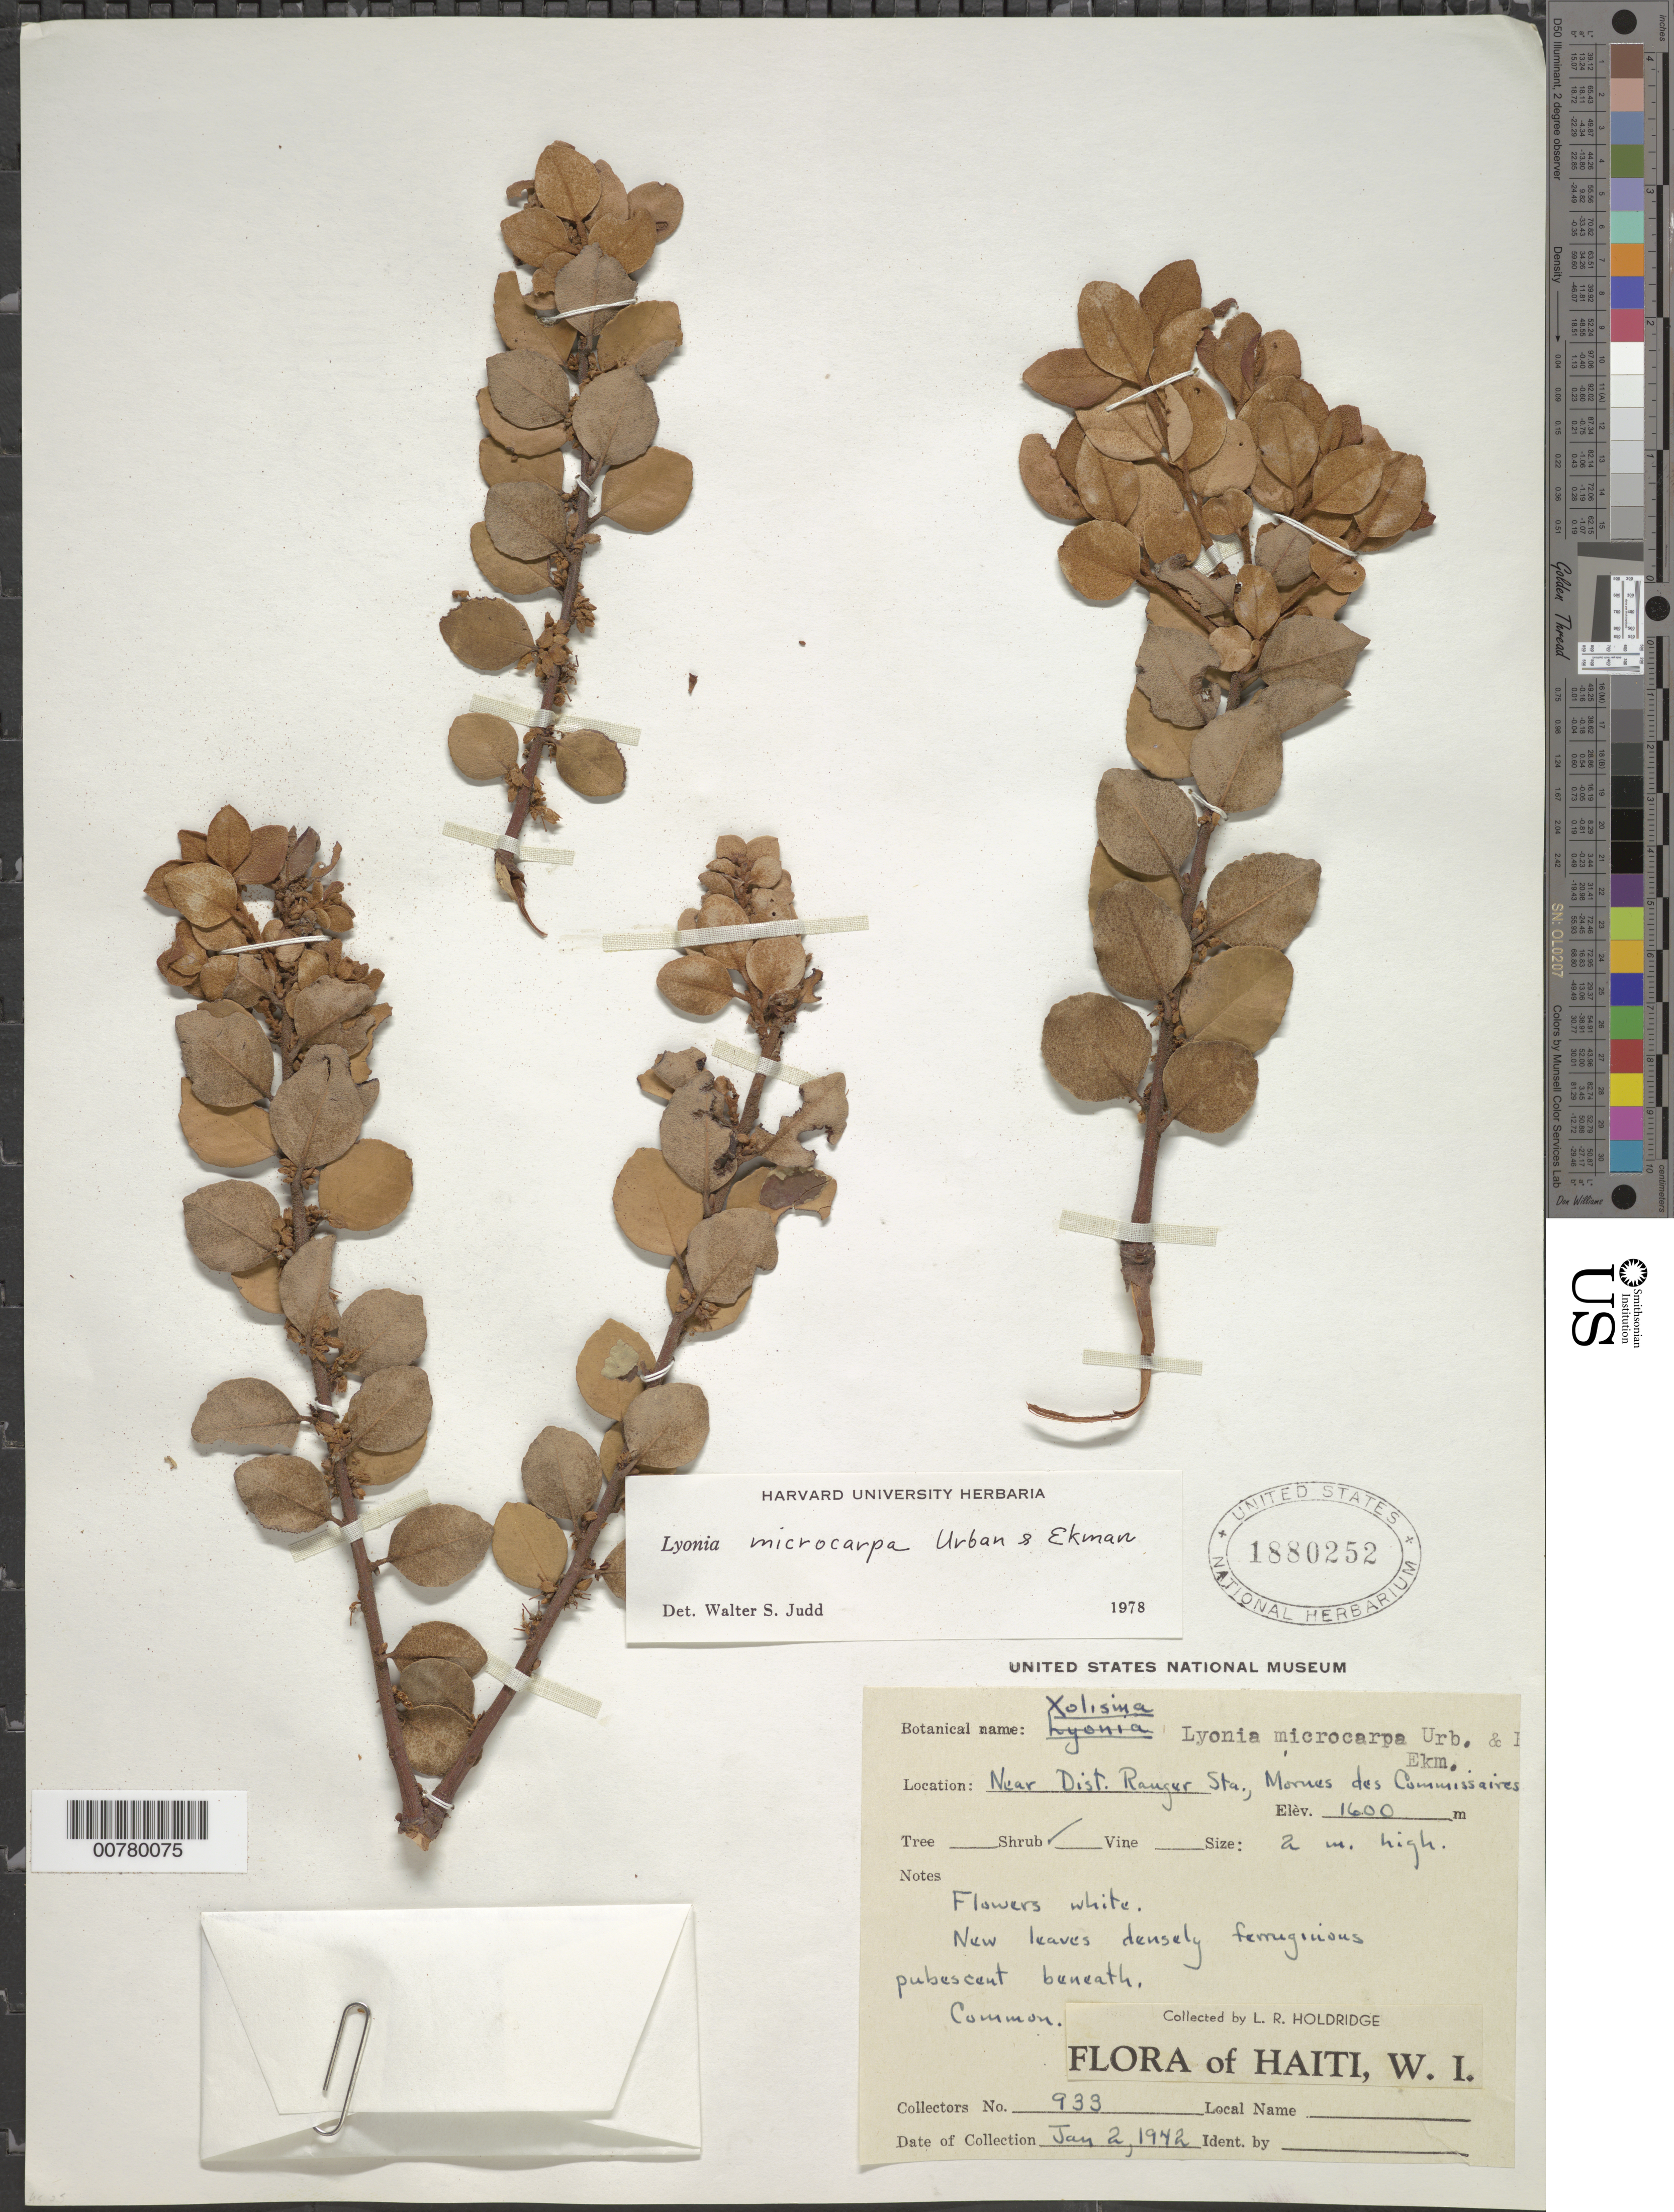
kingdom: Plantae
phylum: Tracheophyta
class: Magnoliopsida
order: Ericales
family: Ericaceae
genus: Lyonia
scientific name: Lyonia microcarpa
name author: Urb. & Ekman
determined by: Judd, Walter S.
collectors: L. Holdridge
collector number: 933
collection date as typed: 02 Jan 1942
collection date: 1942-01-02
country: Haiti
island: Hispaniola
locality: Near Dist. Ranger Sta., Mornes des Commissaires.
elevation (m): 1600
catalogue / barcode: US 1880252